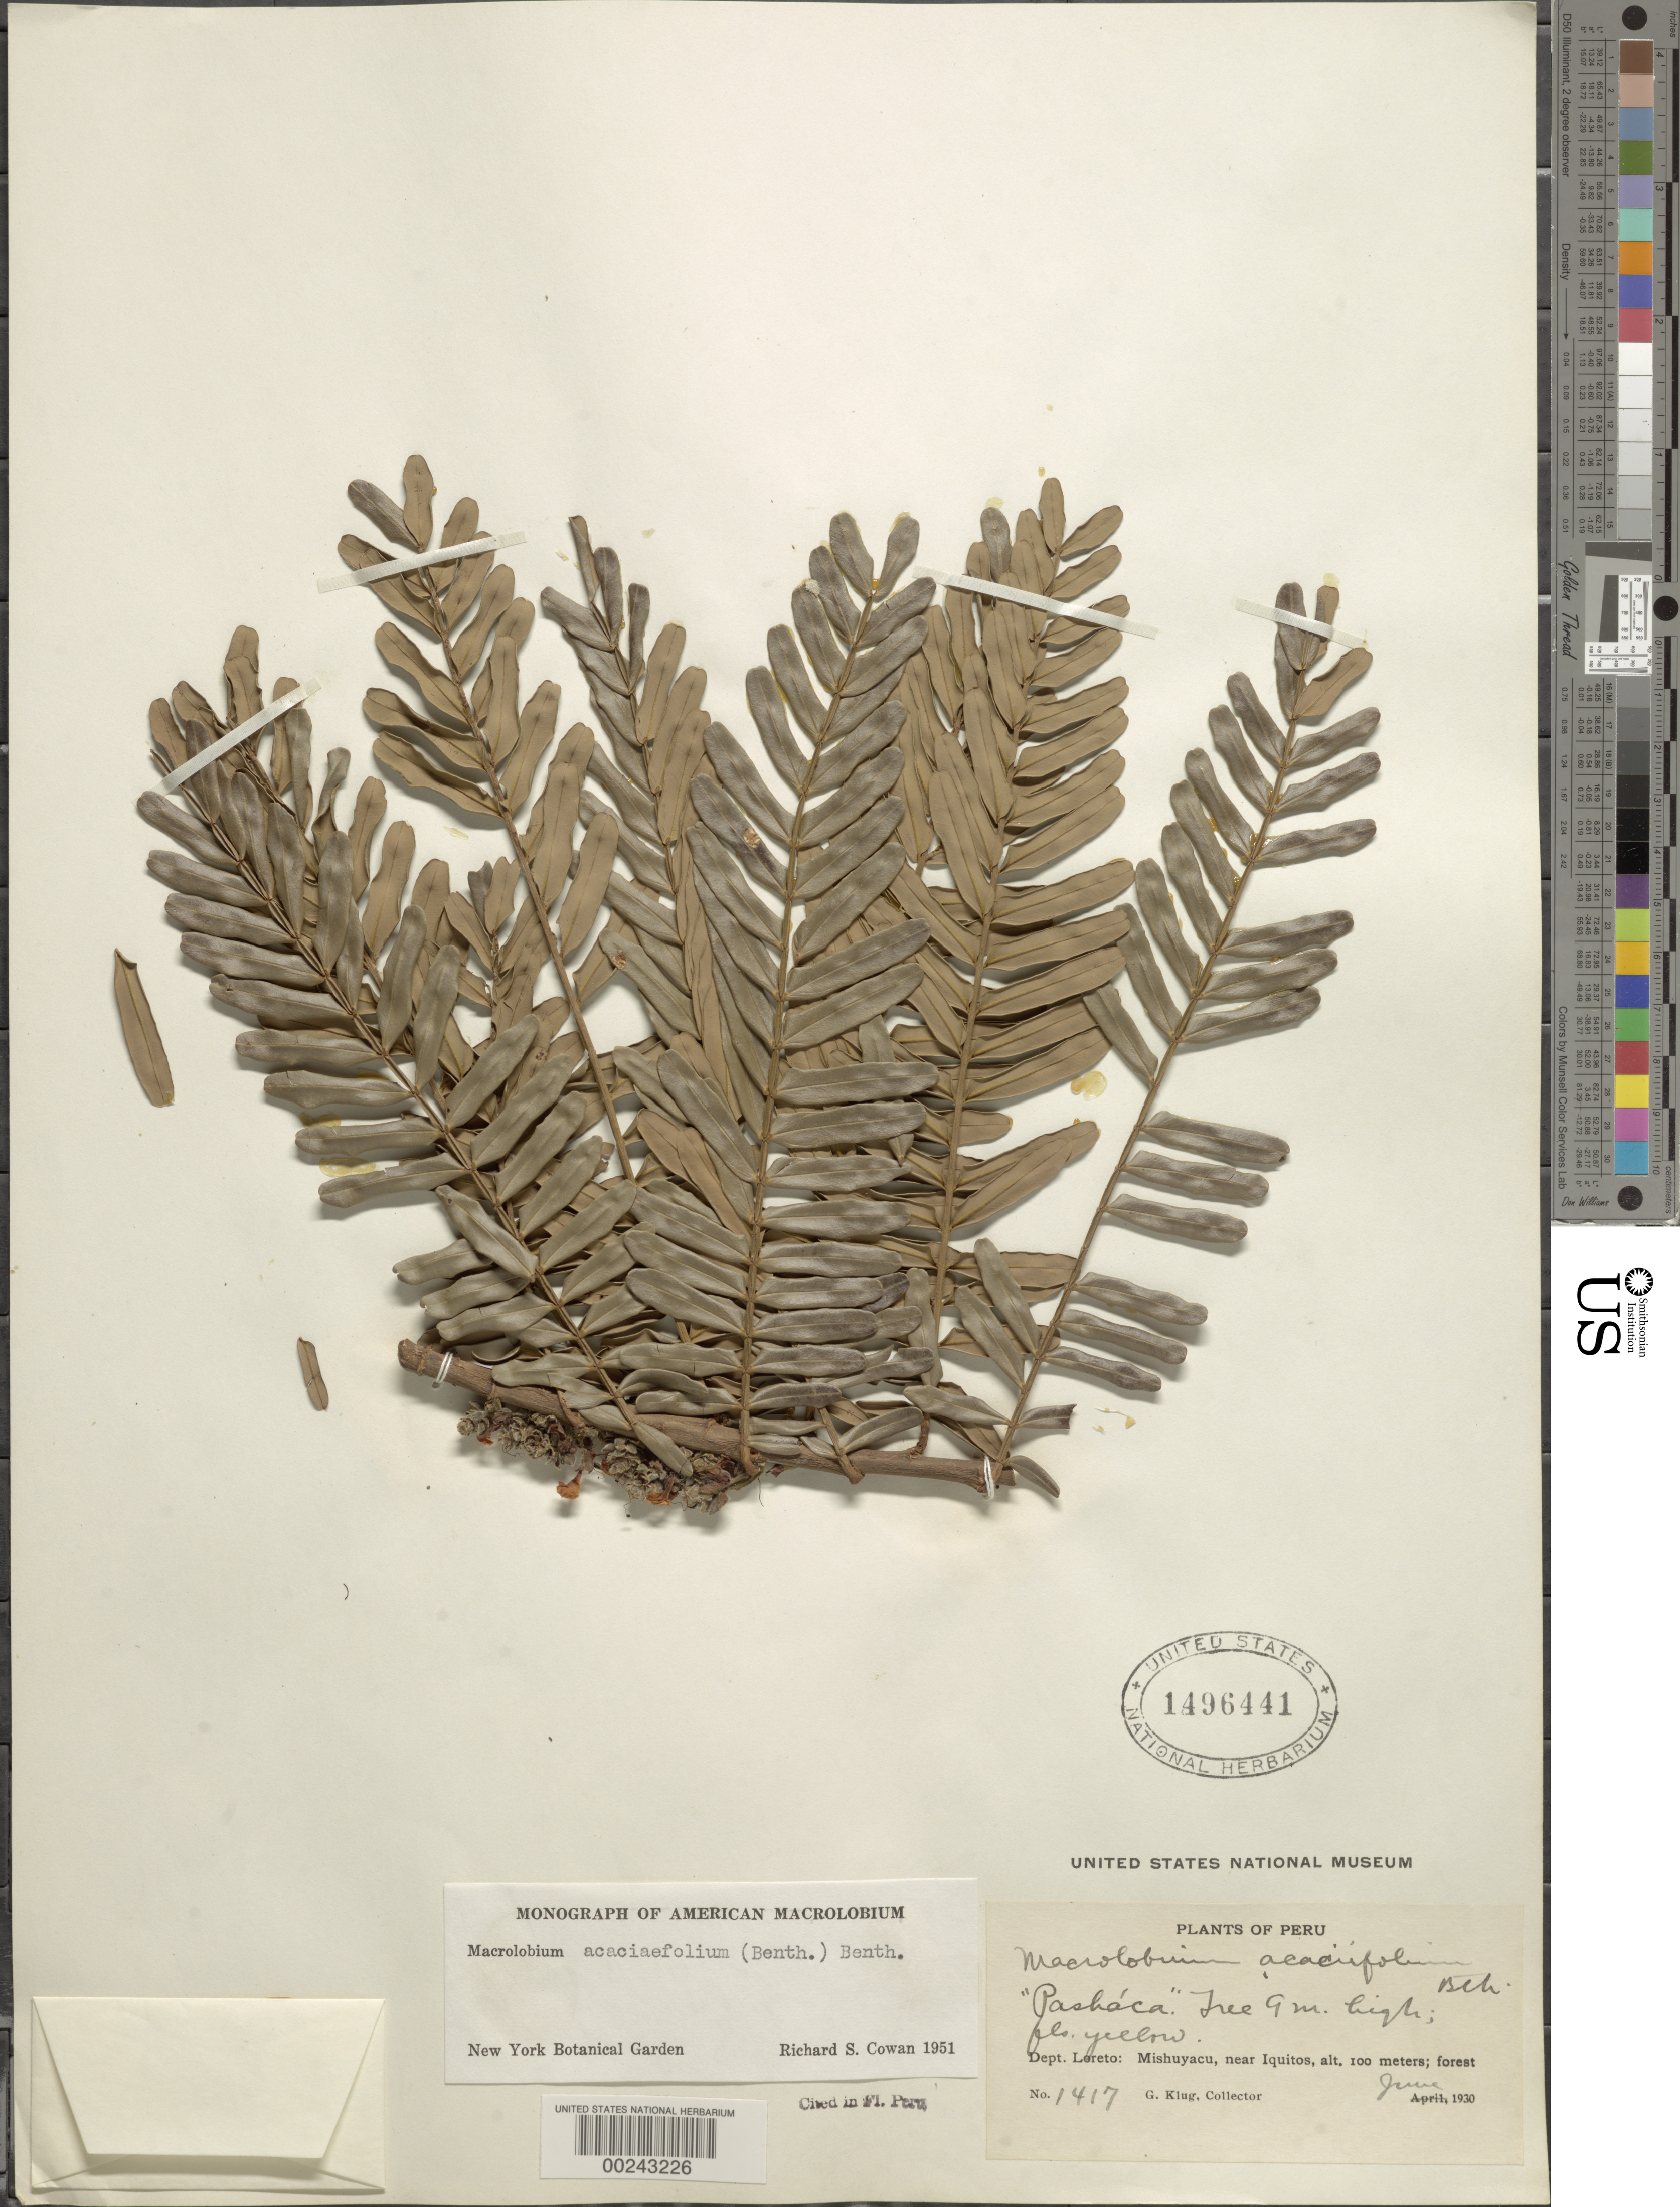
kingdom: Plantae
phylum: Tracheophyta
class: Magnoliopsida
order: Fabales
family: Fabaceae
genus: Macrolobium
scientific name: Macrolobium acaciifolium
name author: (Benth.) Benth.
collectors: G. Klug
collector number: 1417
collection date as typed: Jun 1930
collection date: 1930-06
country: Peru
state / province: Loreto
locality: Mishuyacu, near Iquitos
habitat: Forest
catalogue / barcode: US 1496441